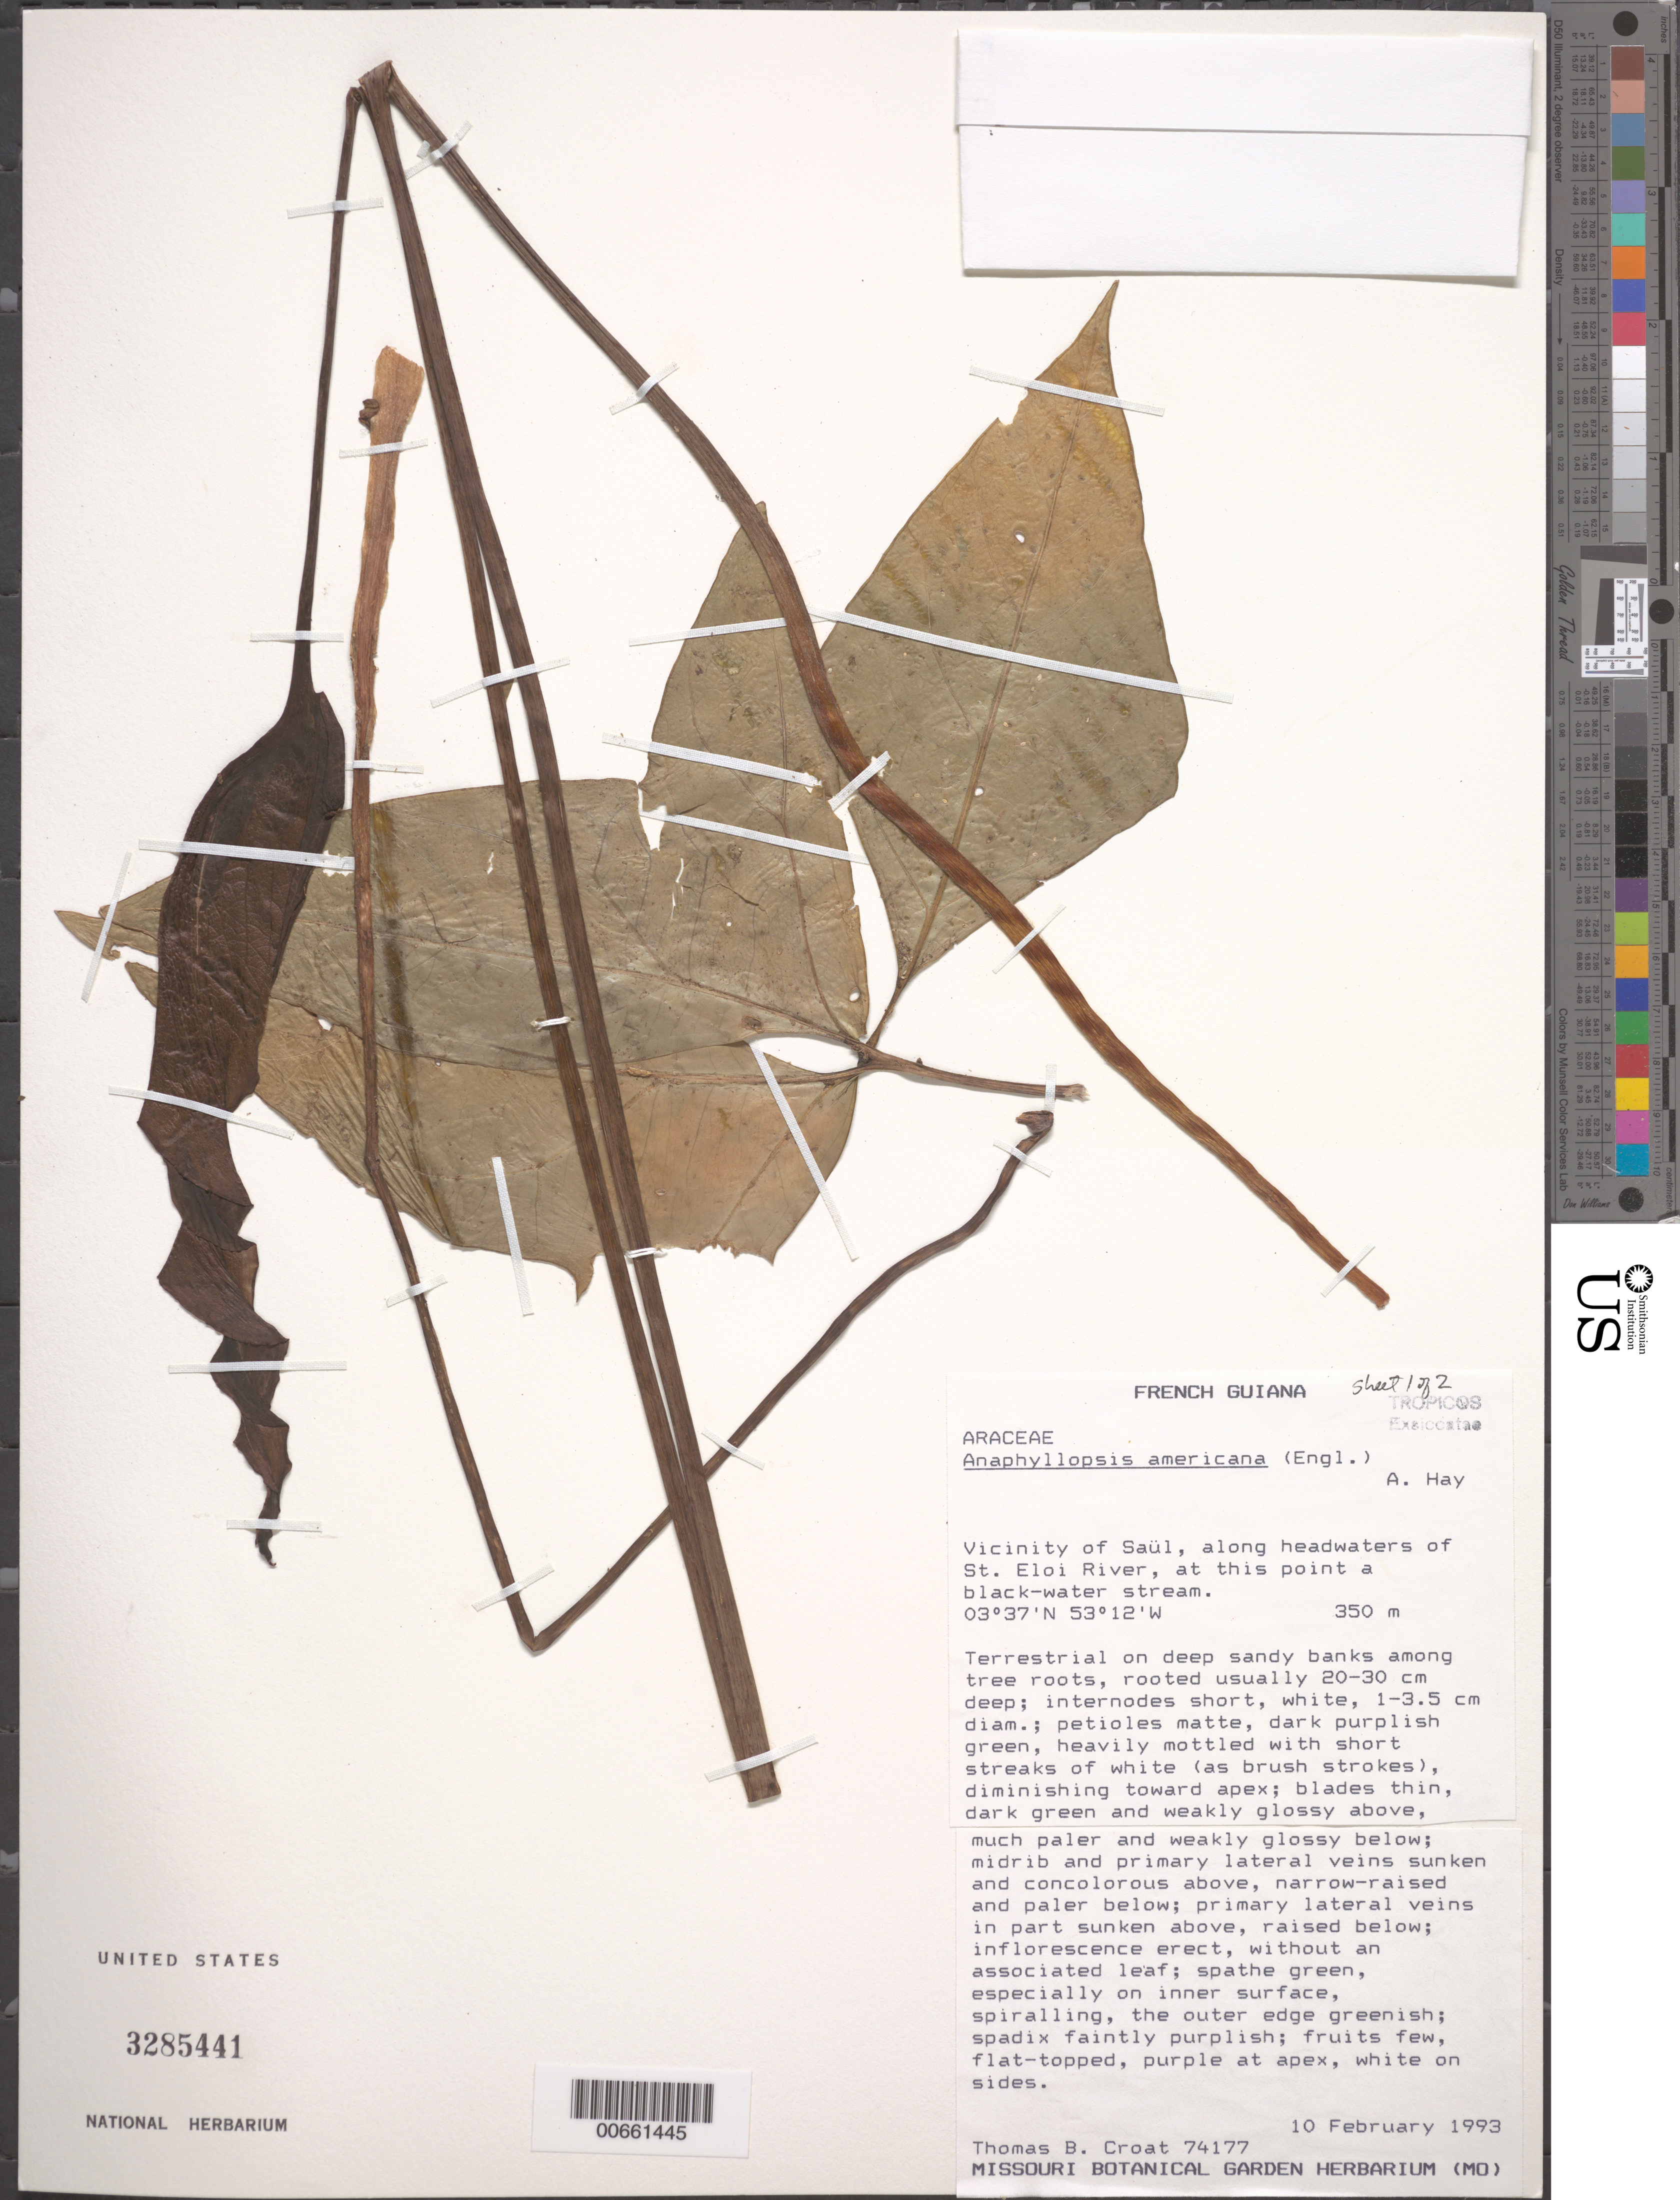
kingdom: Plantae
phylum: Tracheophyta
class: Liliopsida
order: Alismatales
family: Araceae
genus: Anaphyllopsis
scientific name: Anaphyllopsis americana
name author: (Engl.) A. Hay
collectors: T. B. Croat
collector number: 74177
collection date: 1993-02-10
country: French Guiana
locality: Vicinity of Saül, along headwaters of St. Eloi River, at this point a black-water stream.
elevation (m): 350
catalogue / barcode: US 3285441